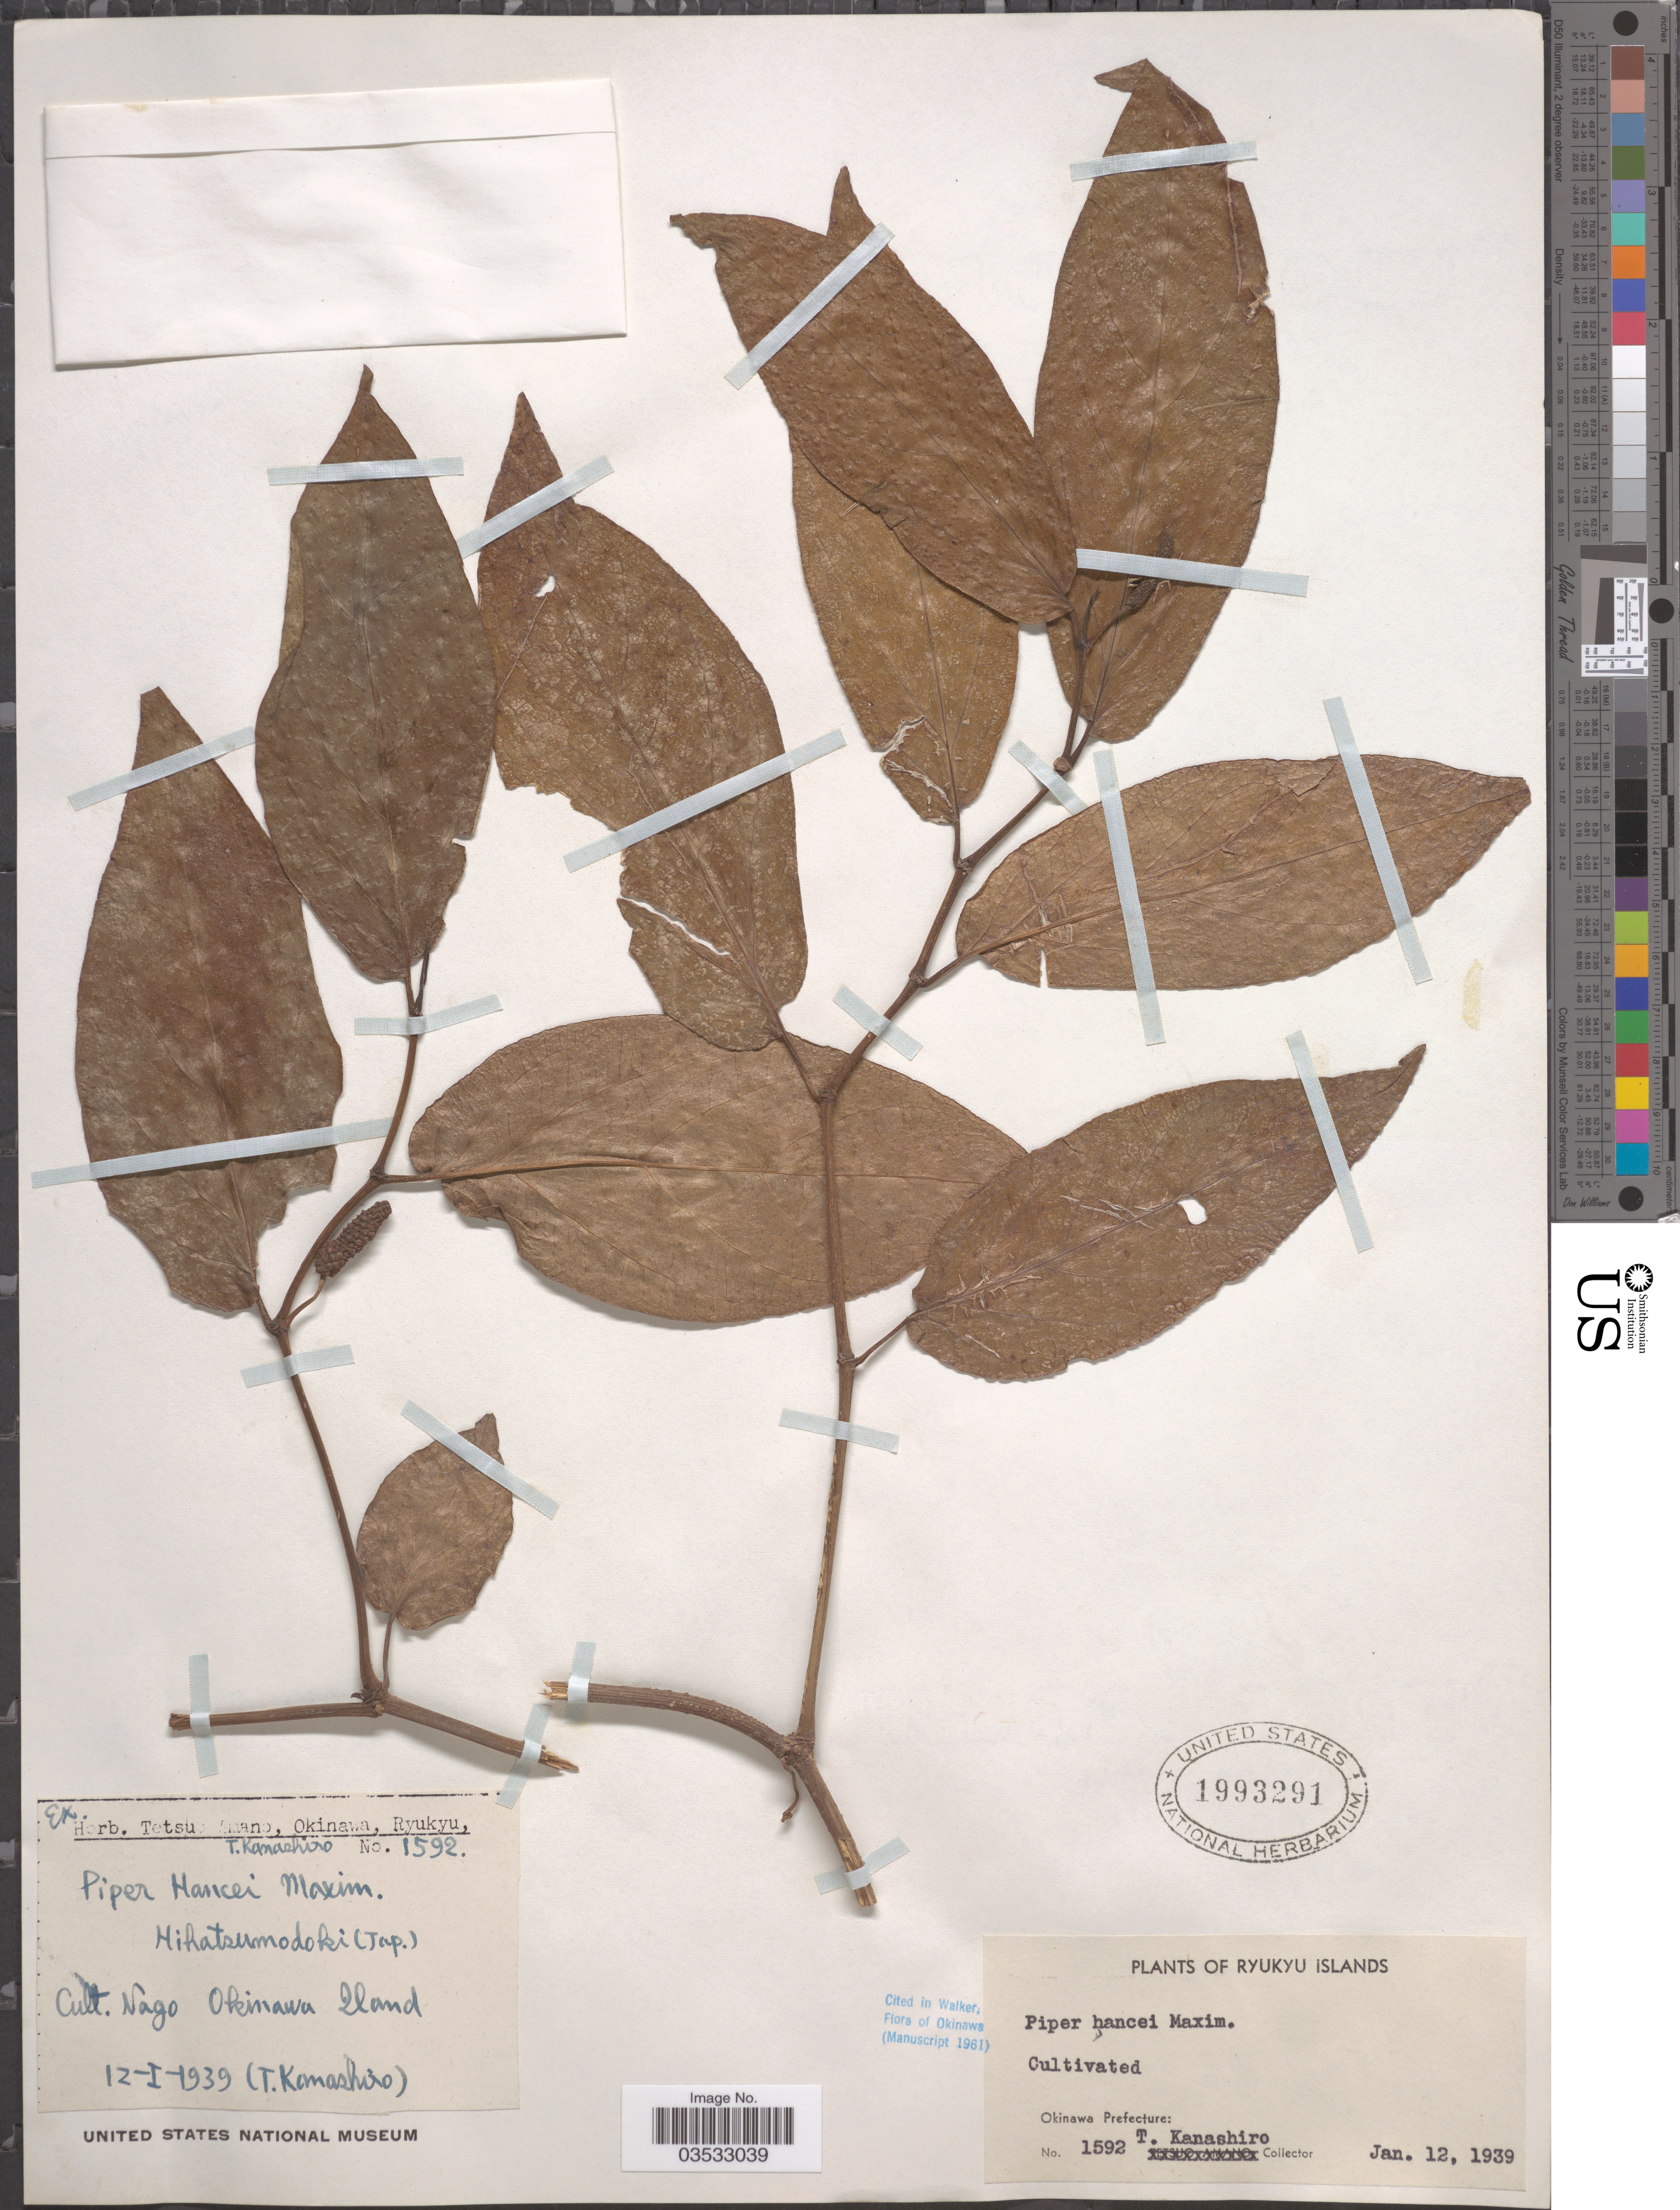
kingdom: Plantae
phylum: Tracheophyta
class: Magnoliopsida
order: Piperales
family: Piperaceae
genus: Piper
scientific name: Piper hancei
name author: Maxim.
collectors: T. Kanashiro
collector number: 1592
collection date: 1939-01-12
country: Japan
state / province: Okinawa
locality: Ryukyu Islands. Nago. Okinawa Iland. Okinawa Prefecture.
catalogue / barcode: US 1993291